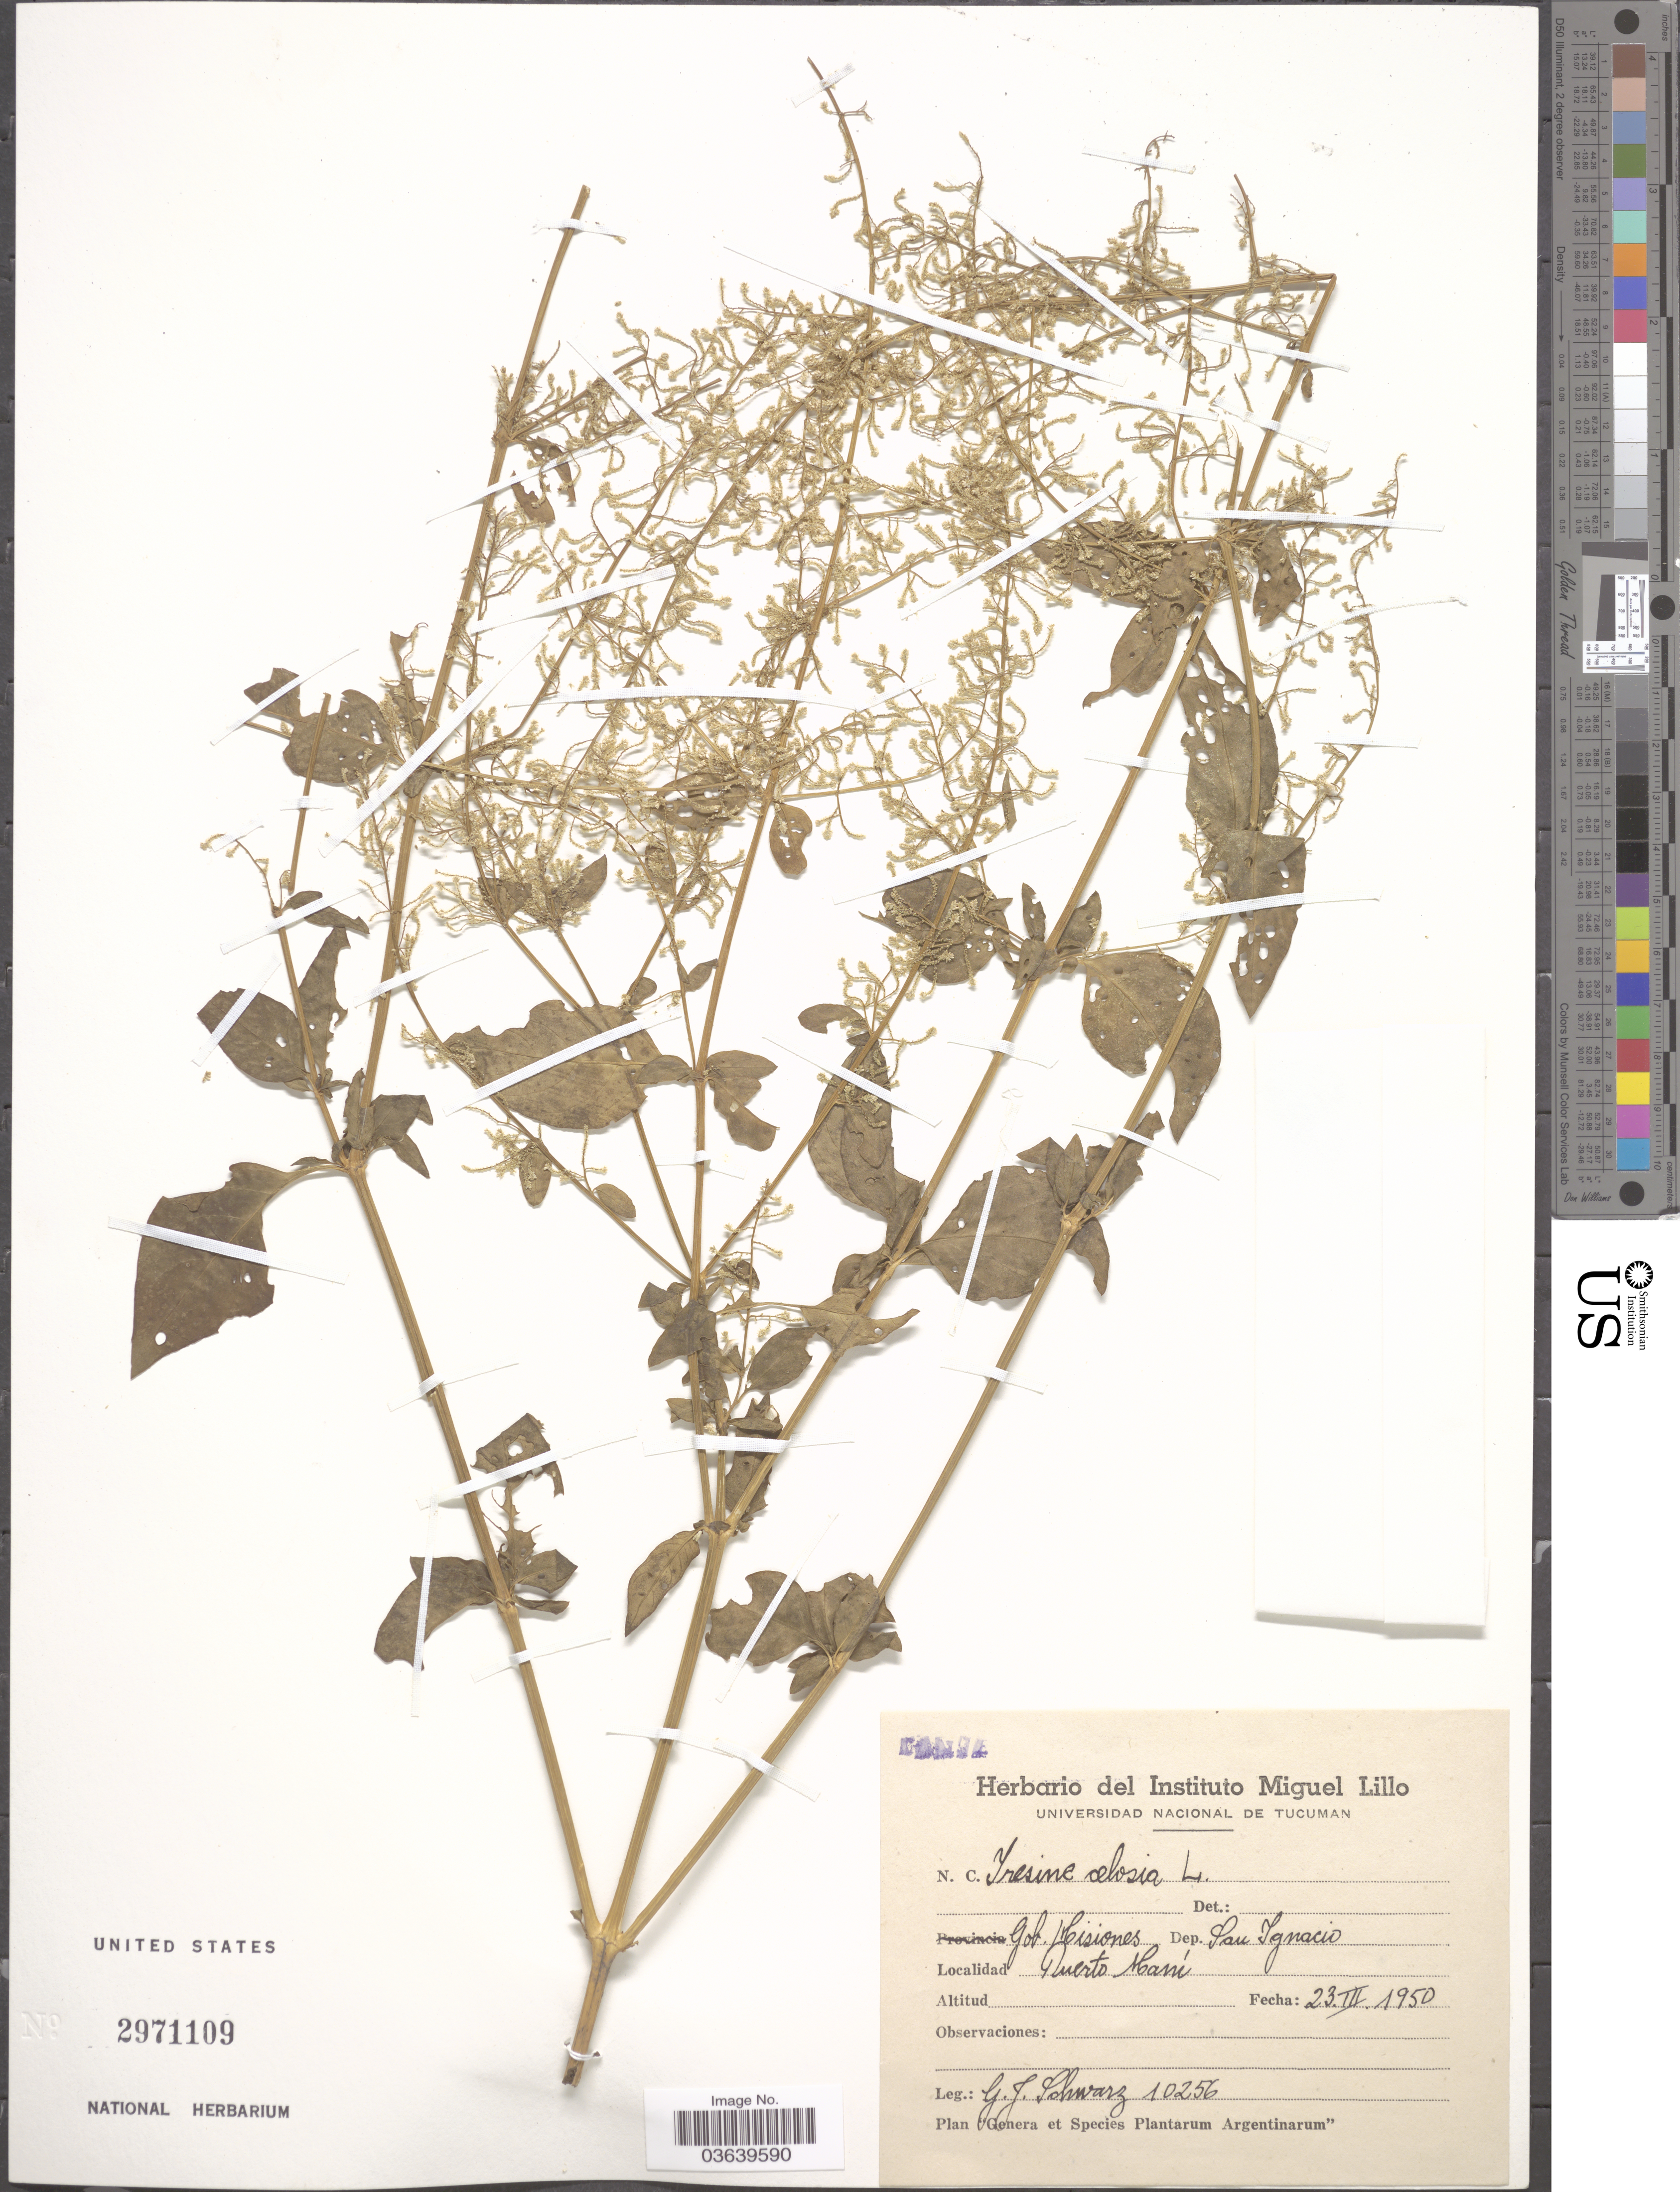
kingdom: Plantae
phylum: Tracheophyta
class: Magnoliopsida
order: Caryophyllales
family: Amaranthaceae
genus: Iresine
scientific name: Iresine diffusa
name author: Humb. & Bonpl. ex Willd.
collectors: G. J. Schwarz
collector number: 10256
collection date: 1950-03-23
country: Argentina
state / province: Misiones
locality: Gob. Misiones. Dep. San Ignacio. Puerto Maní.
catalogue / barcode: US 2971109